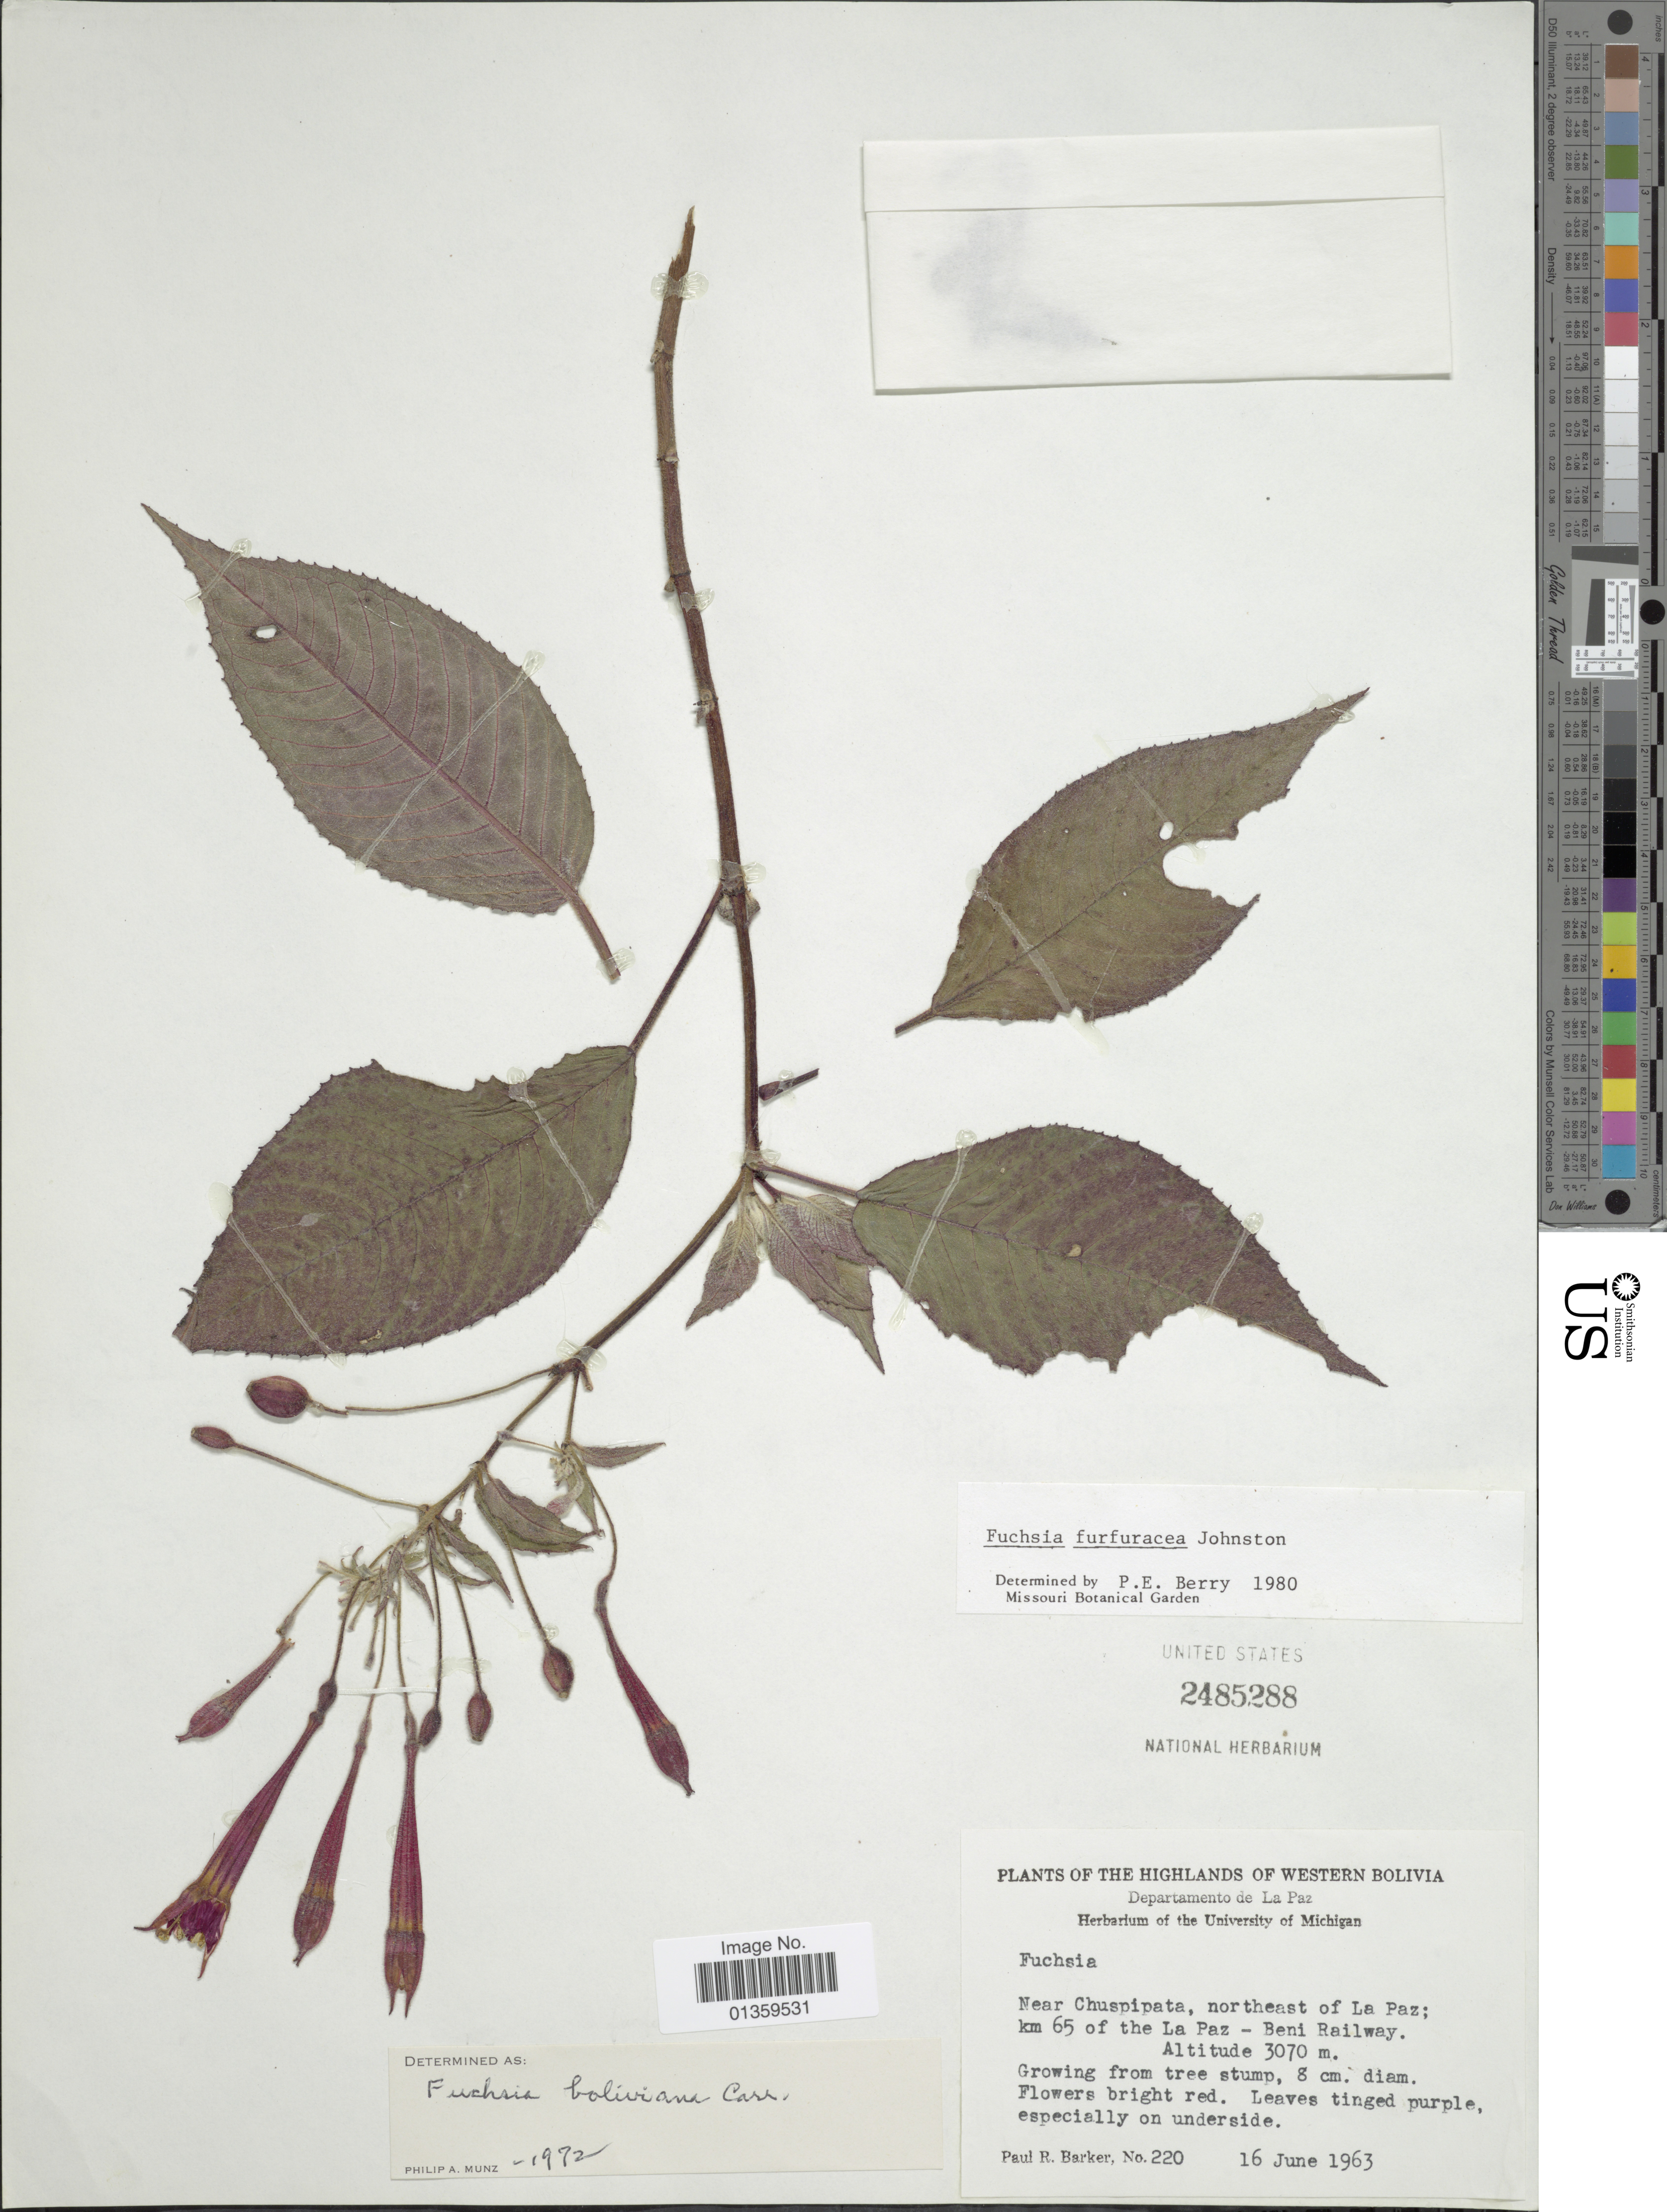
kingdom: Plantae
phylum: Tracheophyta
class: Magnoliopsida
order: Myrtales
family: Onagraceae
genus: Fuchsia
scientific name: Fuchsia furfuracea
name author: I.M. Johnst.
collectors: P. R. Barker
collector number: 220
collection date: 1963-06-16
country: Bolivia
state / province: La Paz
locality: Near Chuspipata, northeast of La Paz; km 65 of the La Paz - Beni Railway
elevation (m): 3070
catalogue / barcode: US 2485288